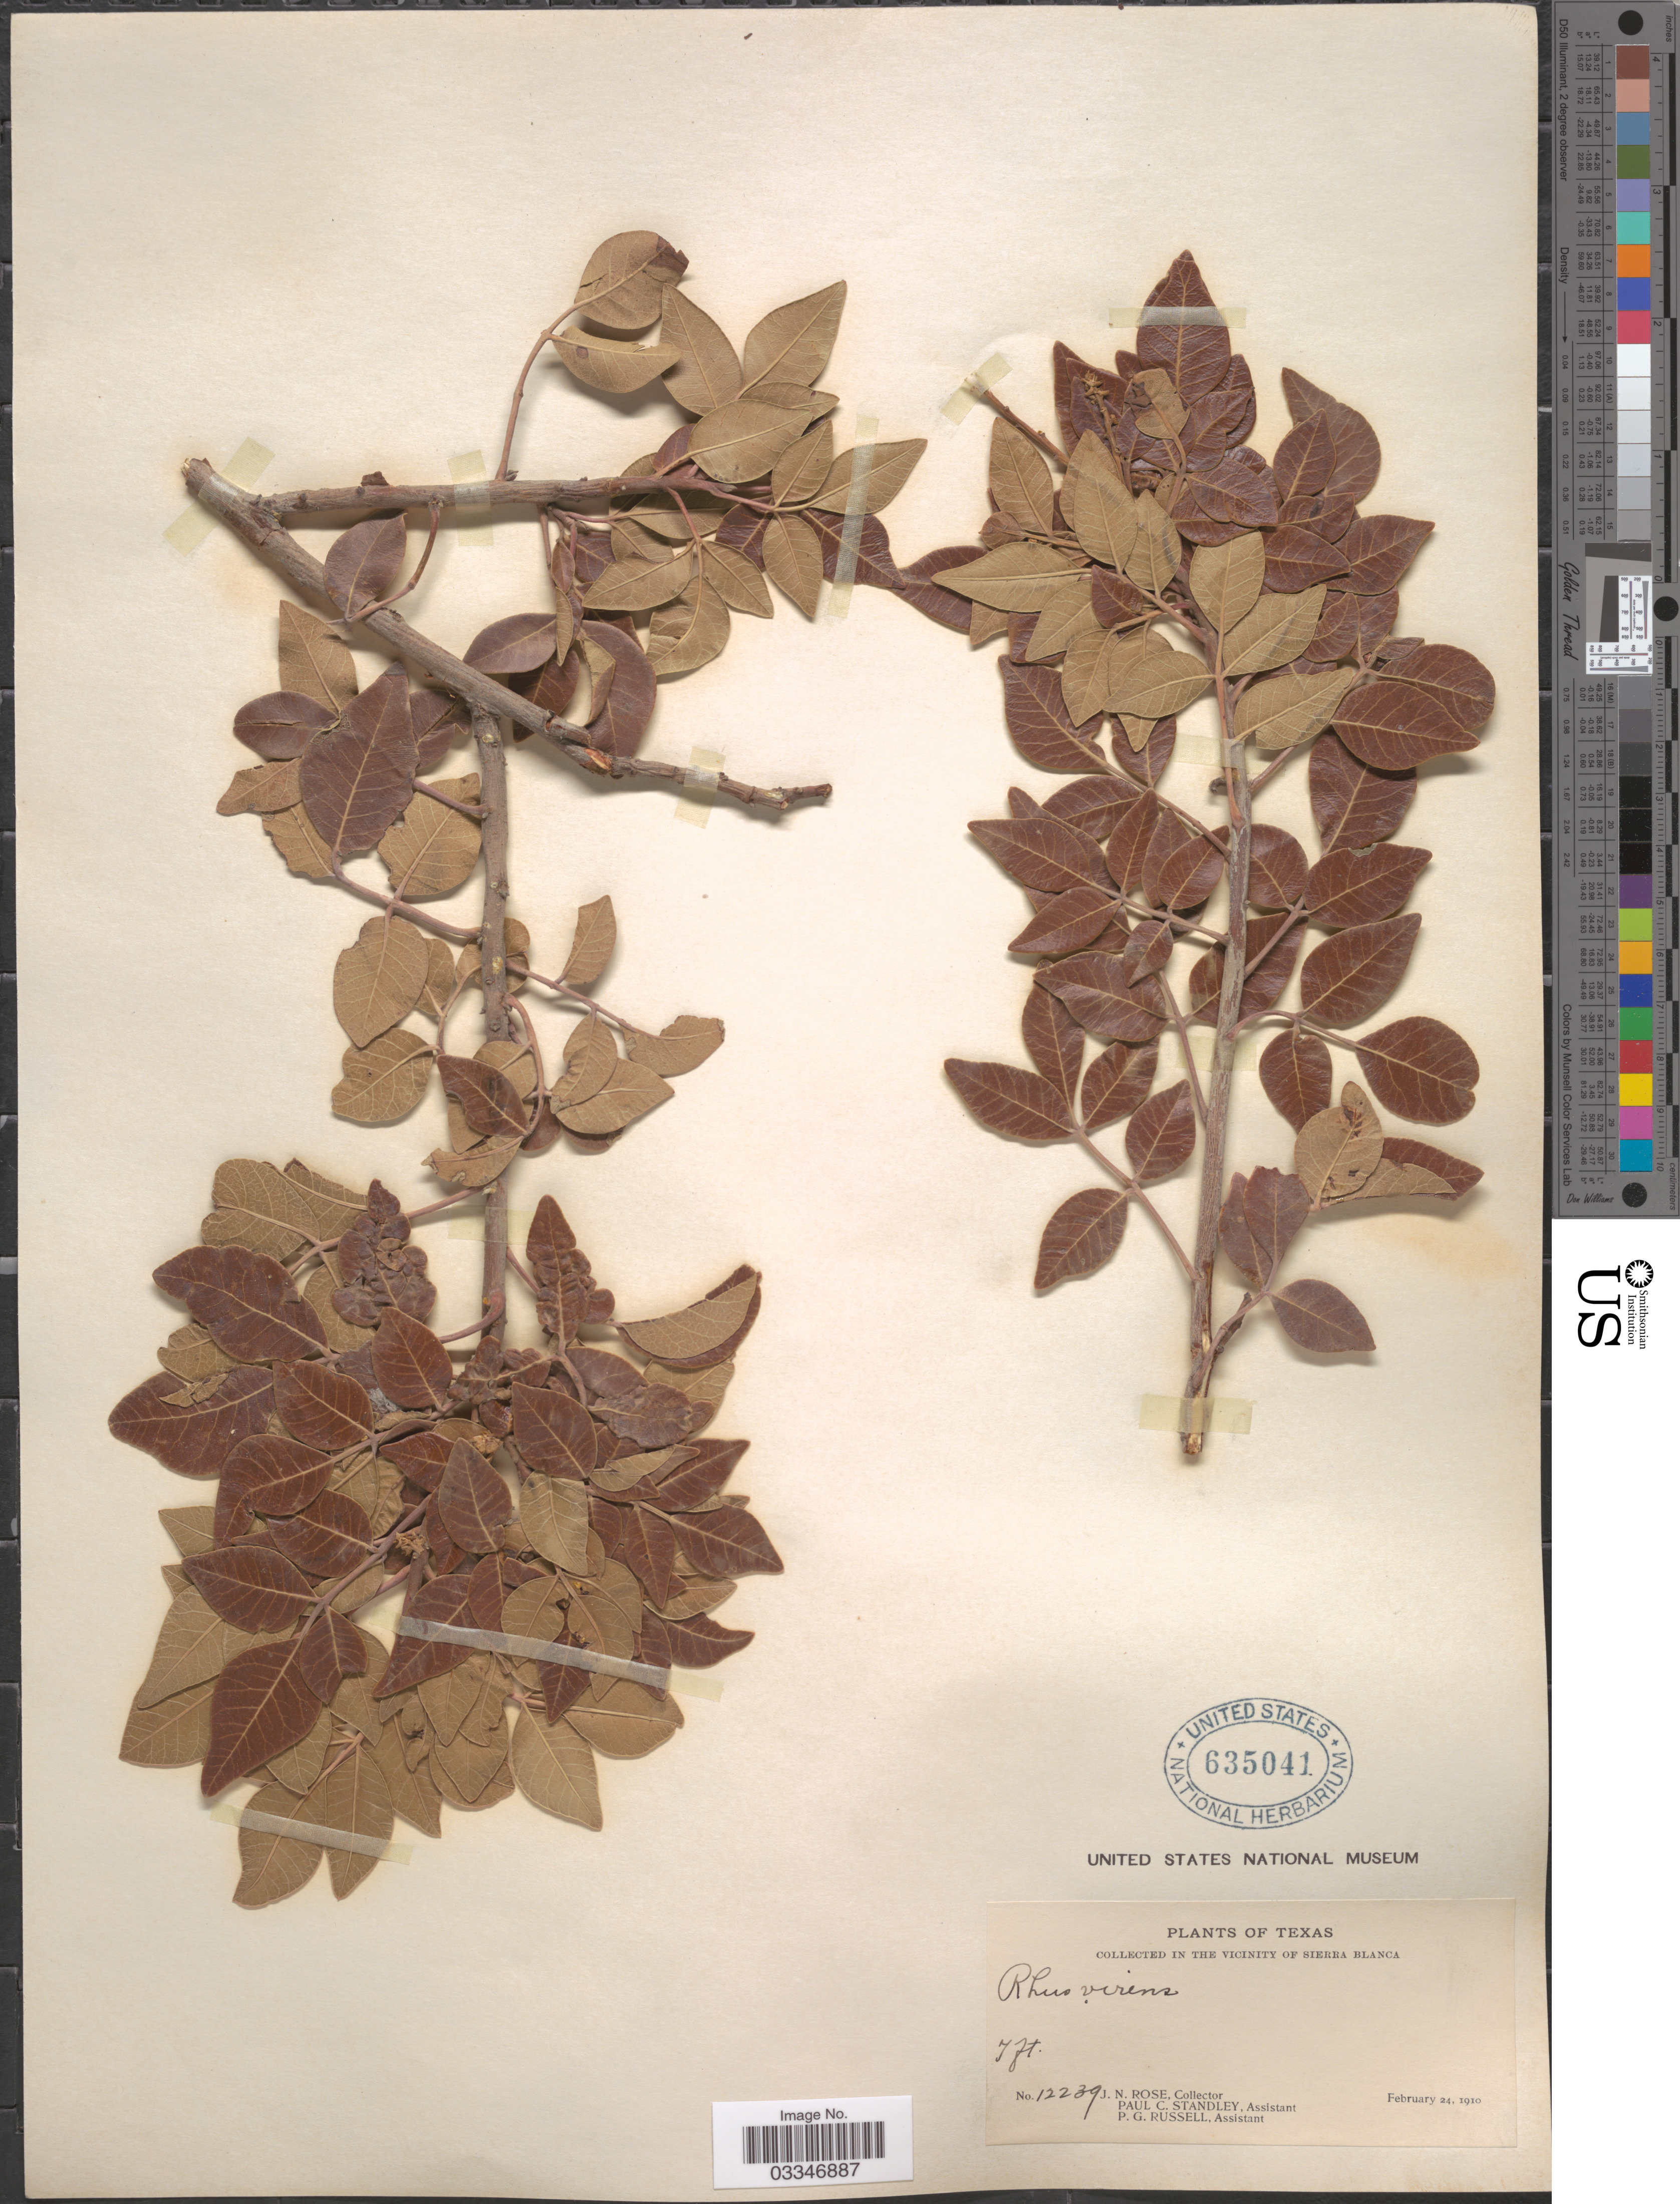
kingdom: Plantae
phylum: Tracheophyta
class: Magnoliopsida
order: Sapindales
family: Anacardiaceae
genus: Rhus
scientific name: Rhus virens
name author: Lindh. ex A. Gray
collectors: J. N. Rose, P. C. Standley & P. G. Russell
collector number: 12239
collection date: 1910-02-24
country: United States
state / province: Texas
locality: In the vicinity of Sierra Blanca.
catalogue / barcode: US 635041